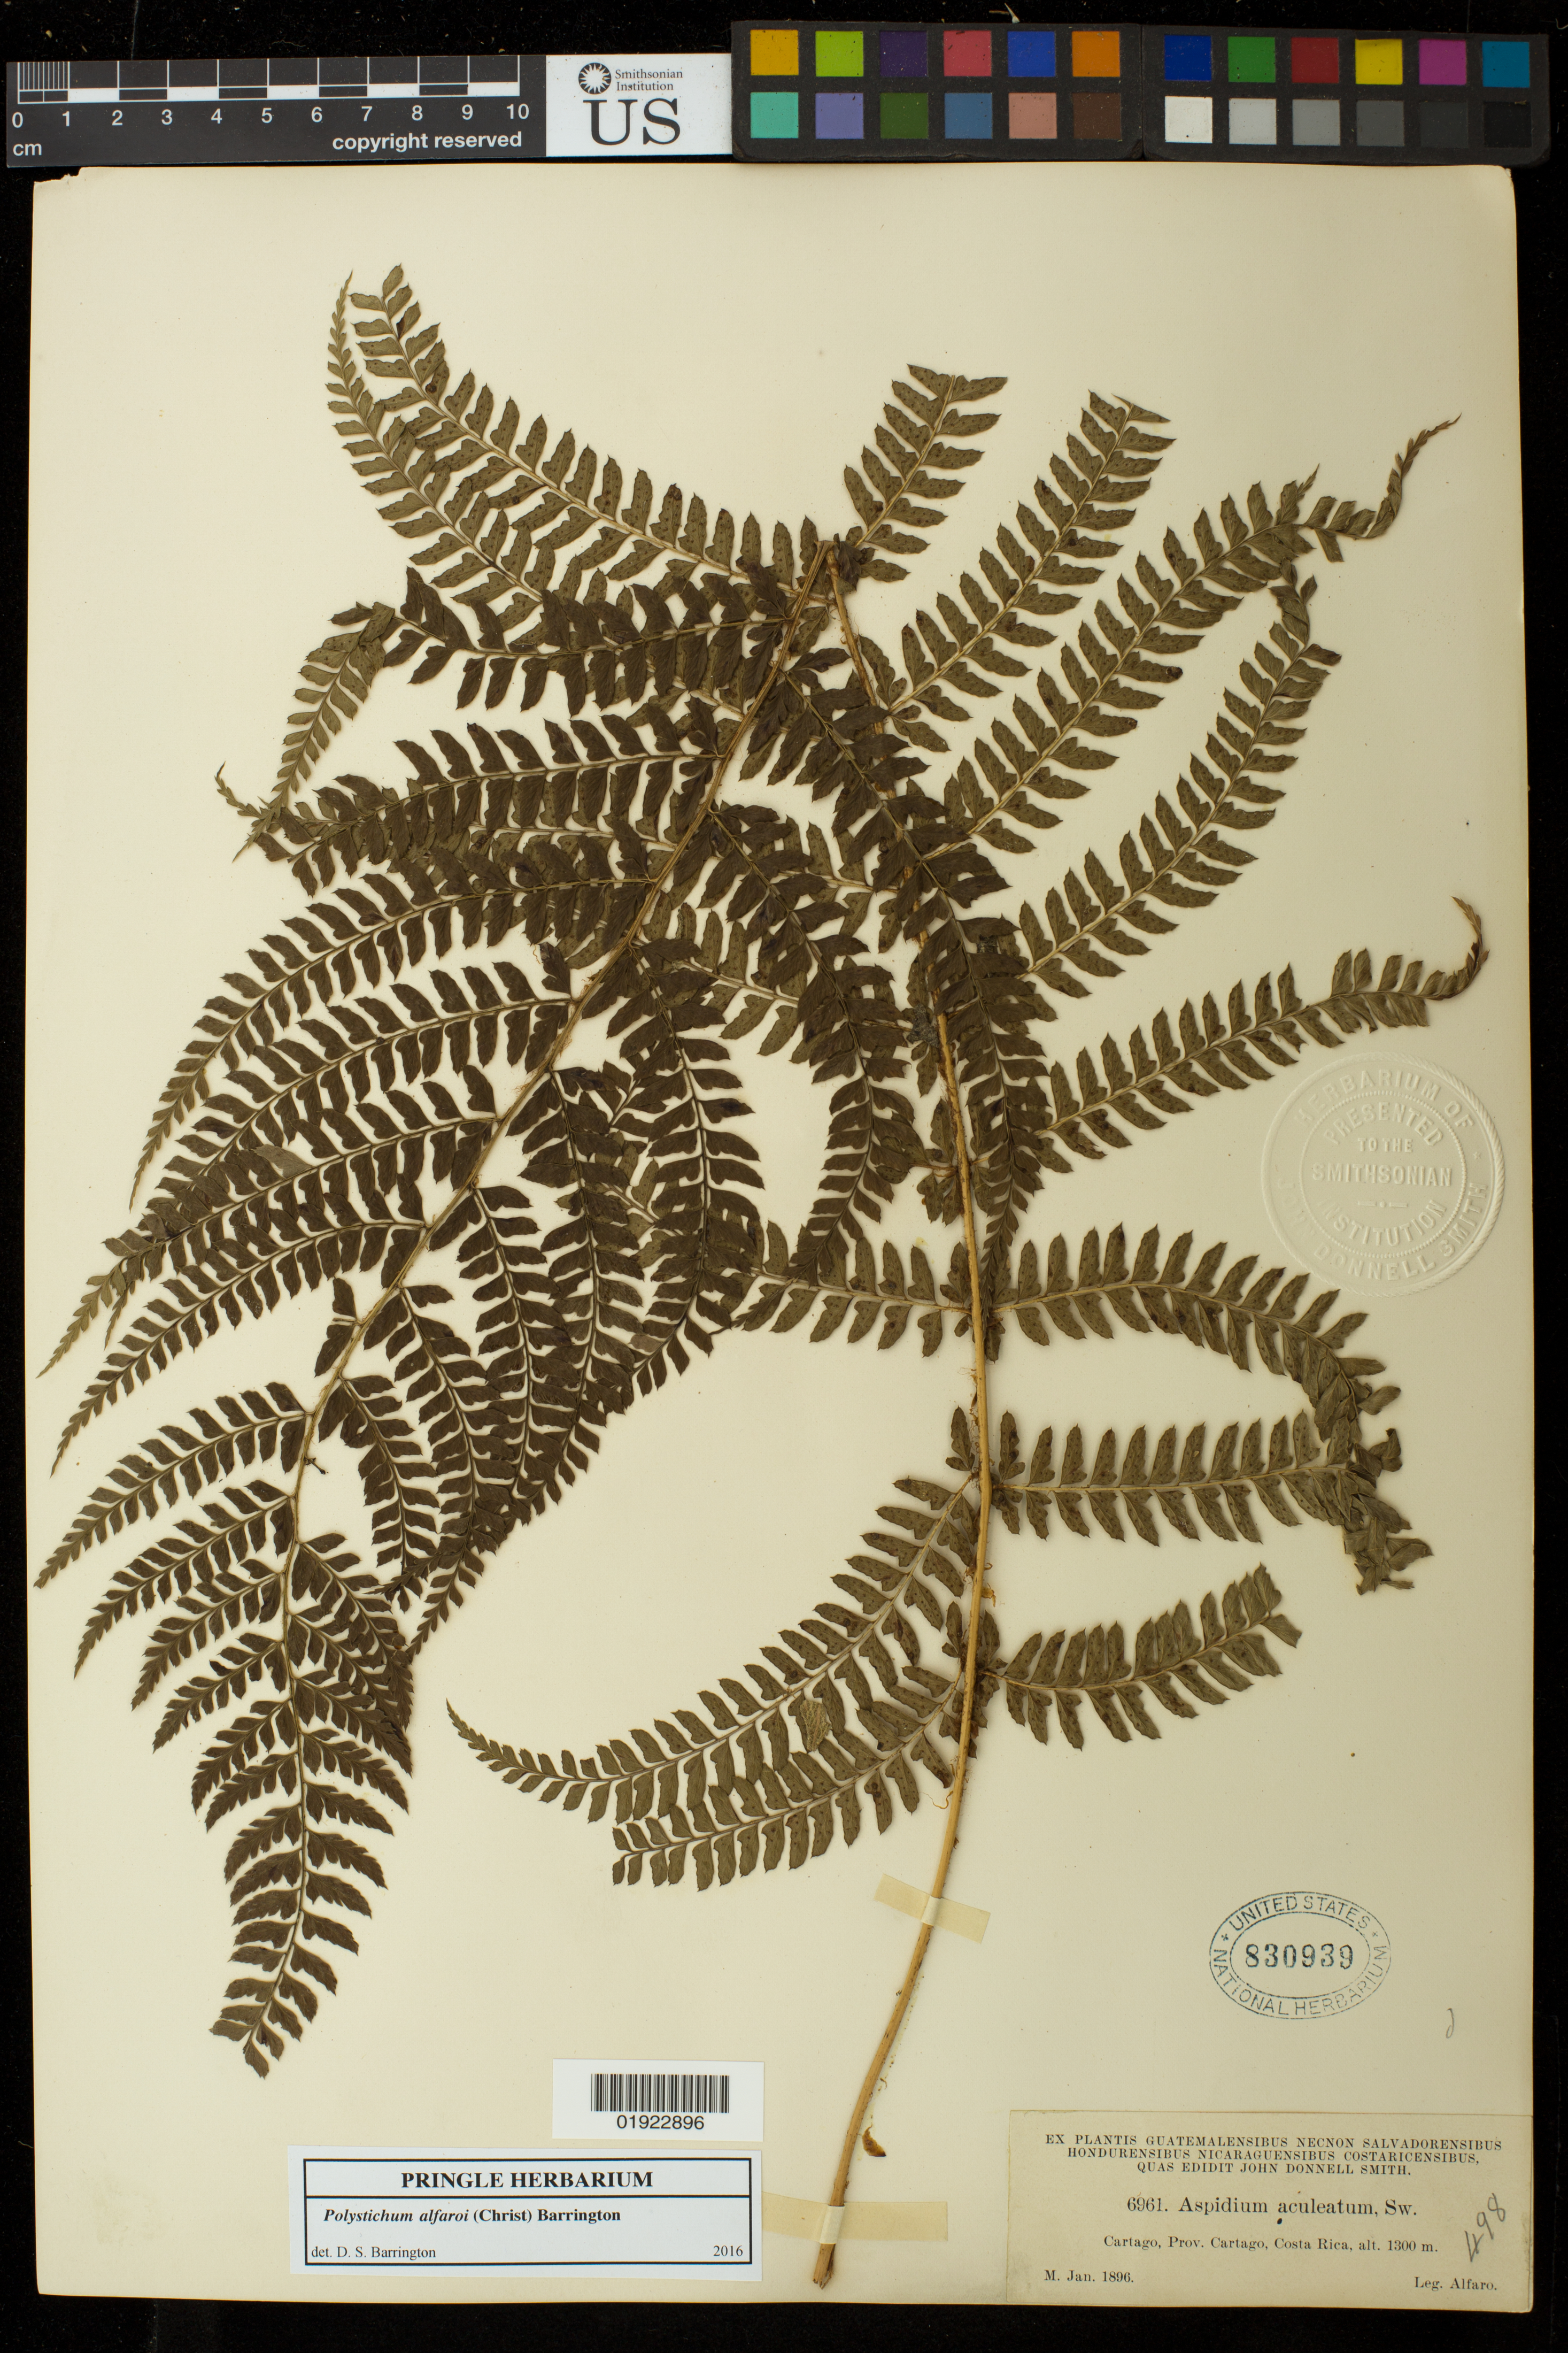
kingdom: Plantae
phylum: Tracheophyta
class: Polypodiopsida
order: Polypodiales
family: Dryopteridaceae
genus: Polystichum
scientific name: Polystichum alfaroi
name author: (Christ) Barrington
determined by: Barrington, D. S., Curator (VT), University of Vermont (UNITED STATES)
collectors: Alfaro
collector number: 6961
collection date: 1896-01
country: Costa Rica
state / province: Cartago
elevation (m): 1300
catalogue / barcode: US 830939